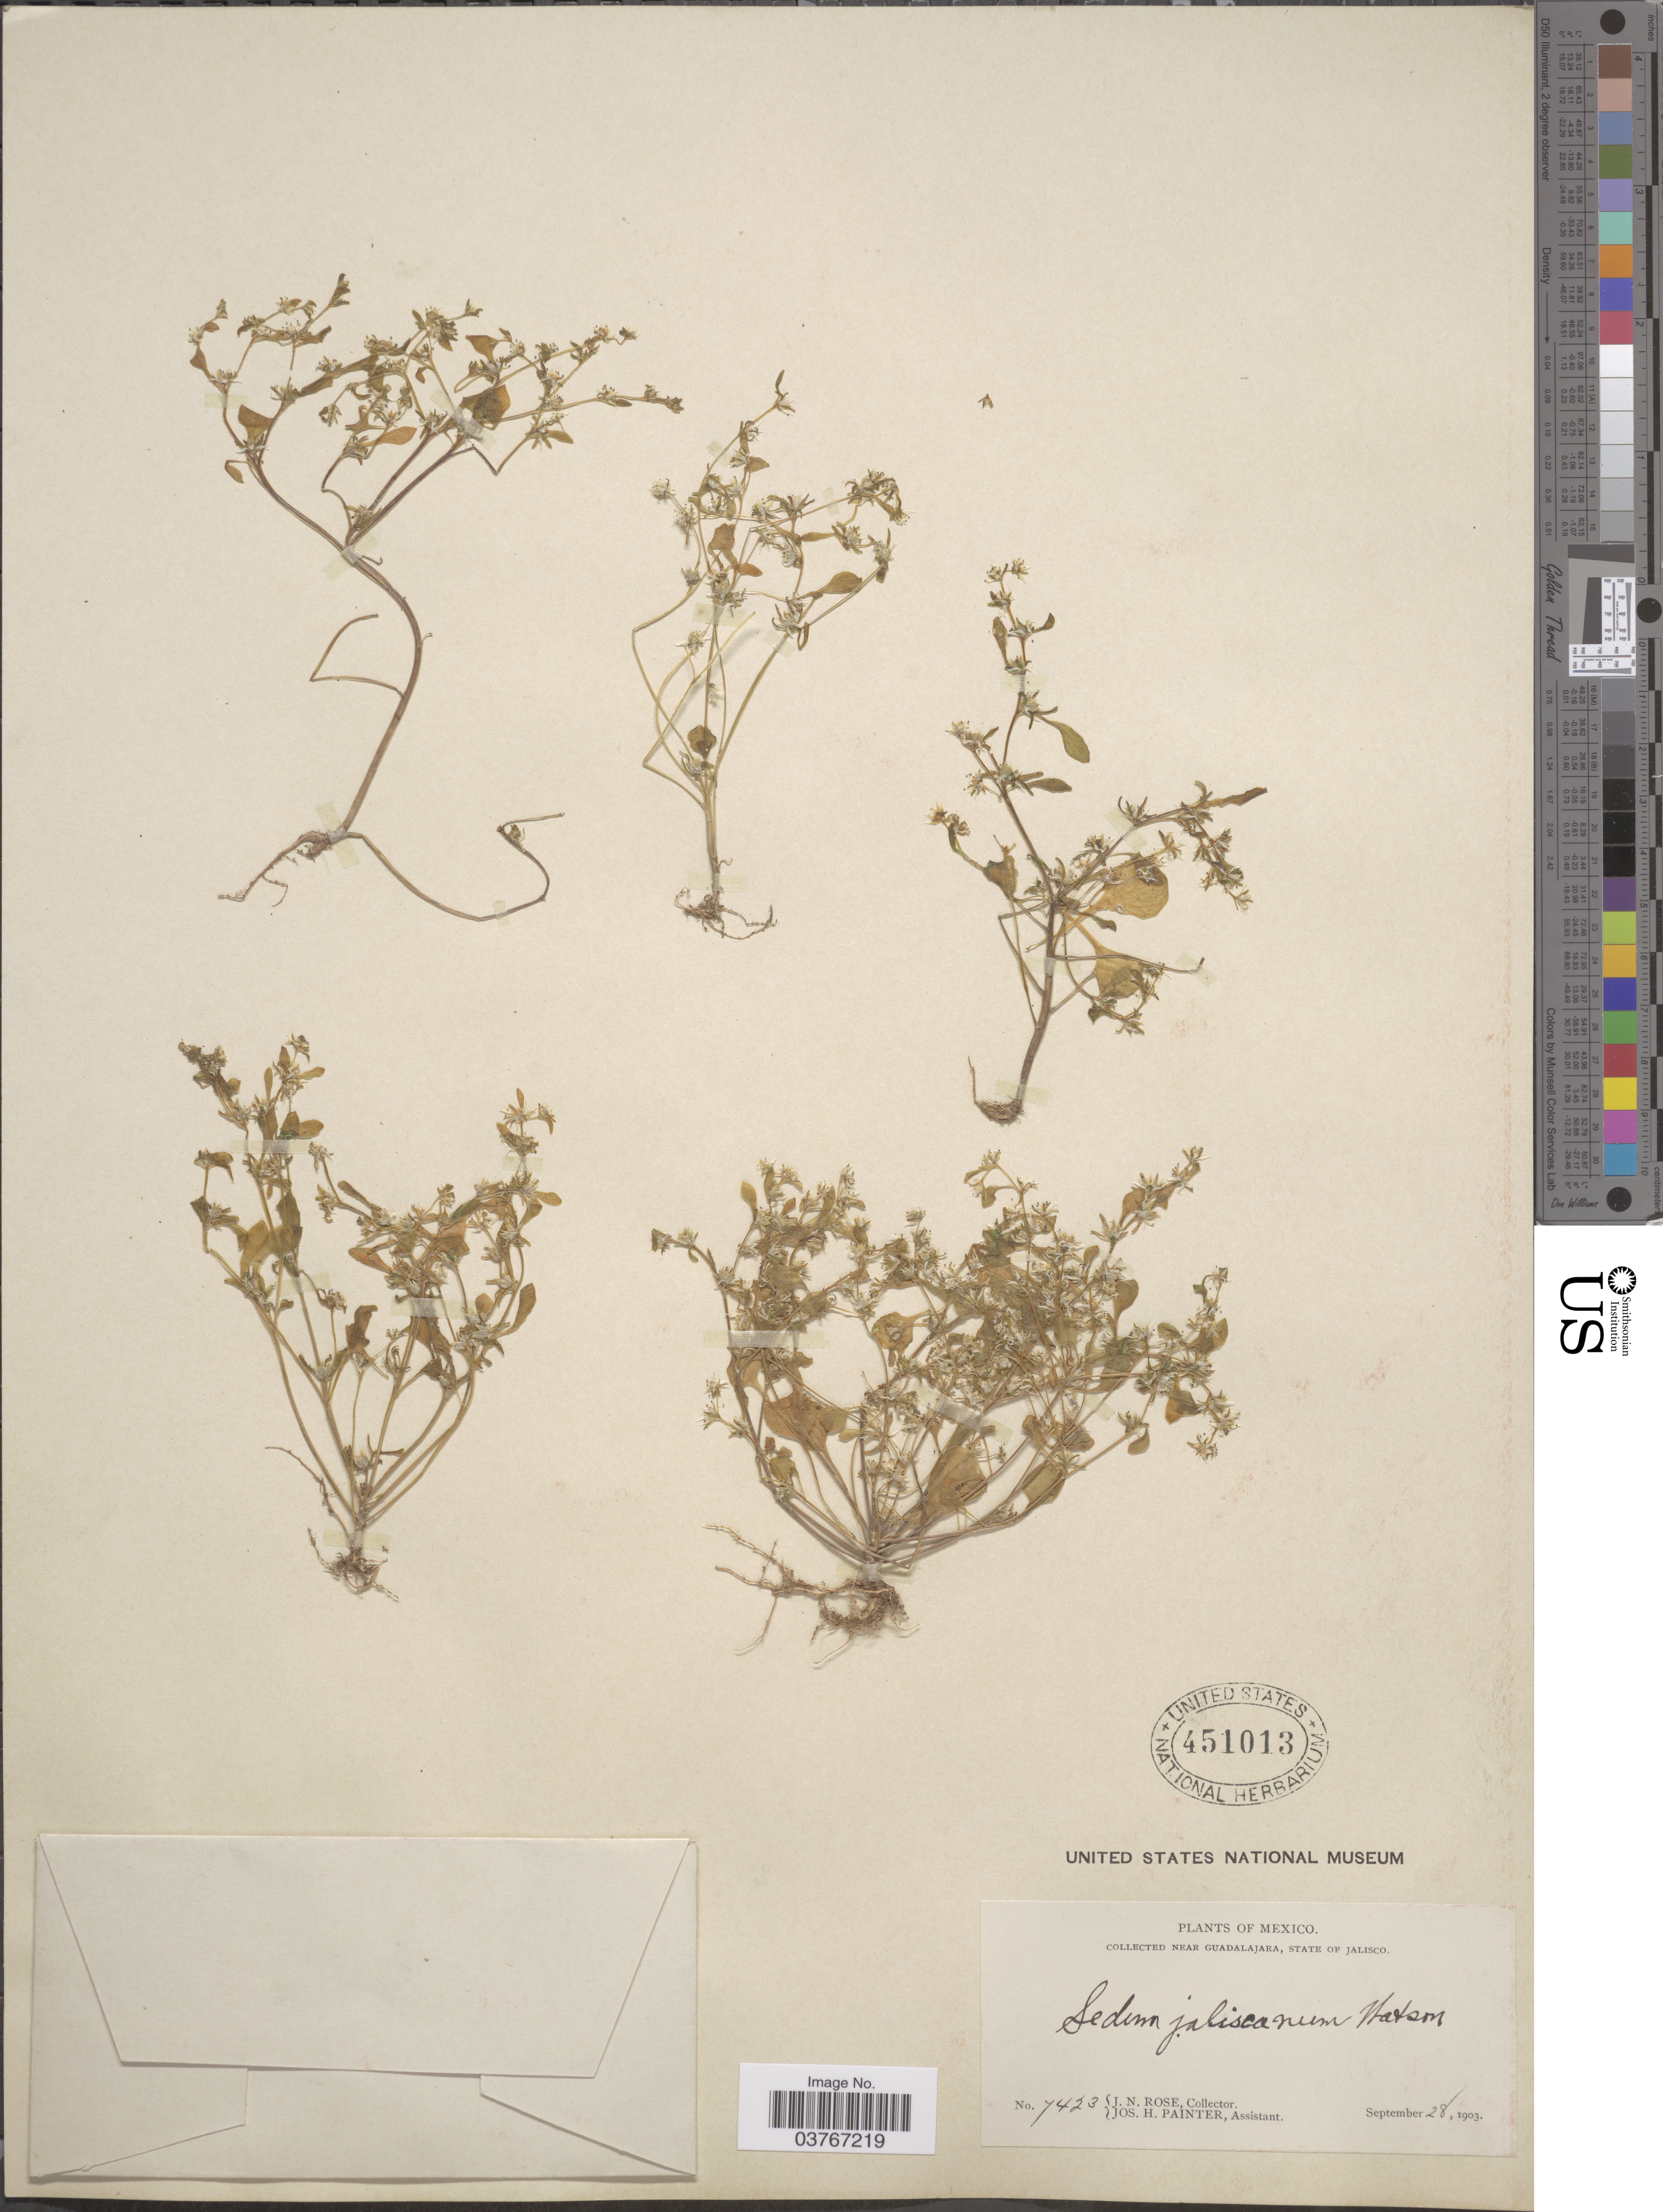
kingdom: Plantae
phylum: Tracheophyta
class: Magnoliopsida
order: Saxifragales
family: Crassulaceae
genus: Sedum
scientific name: Sedum jaliscanum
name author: S. Watson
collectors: J. N. Rose & J. H. Painter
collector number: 7423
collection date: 1903-09-28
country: Mexico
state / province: Jalisco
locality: Near Guadalajara.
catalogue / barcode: US 451013